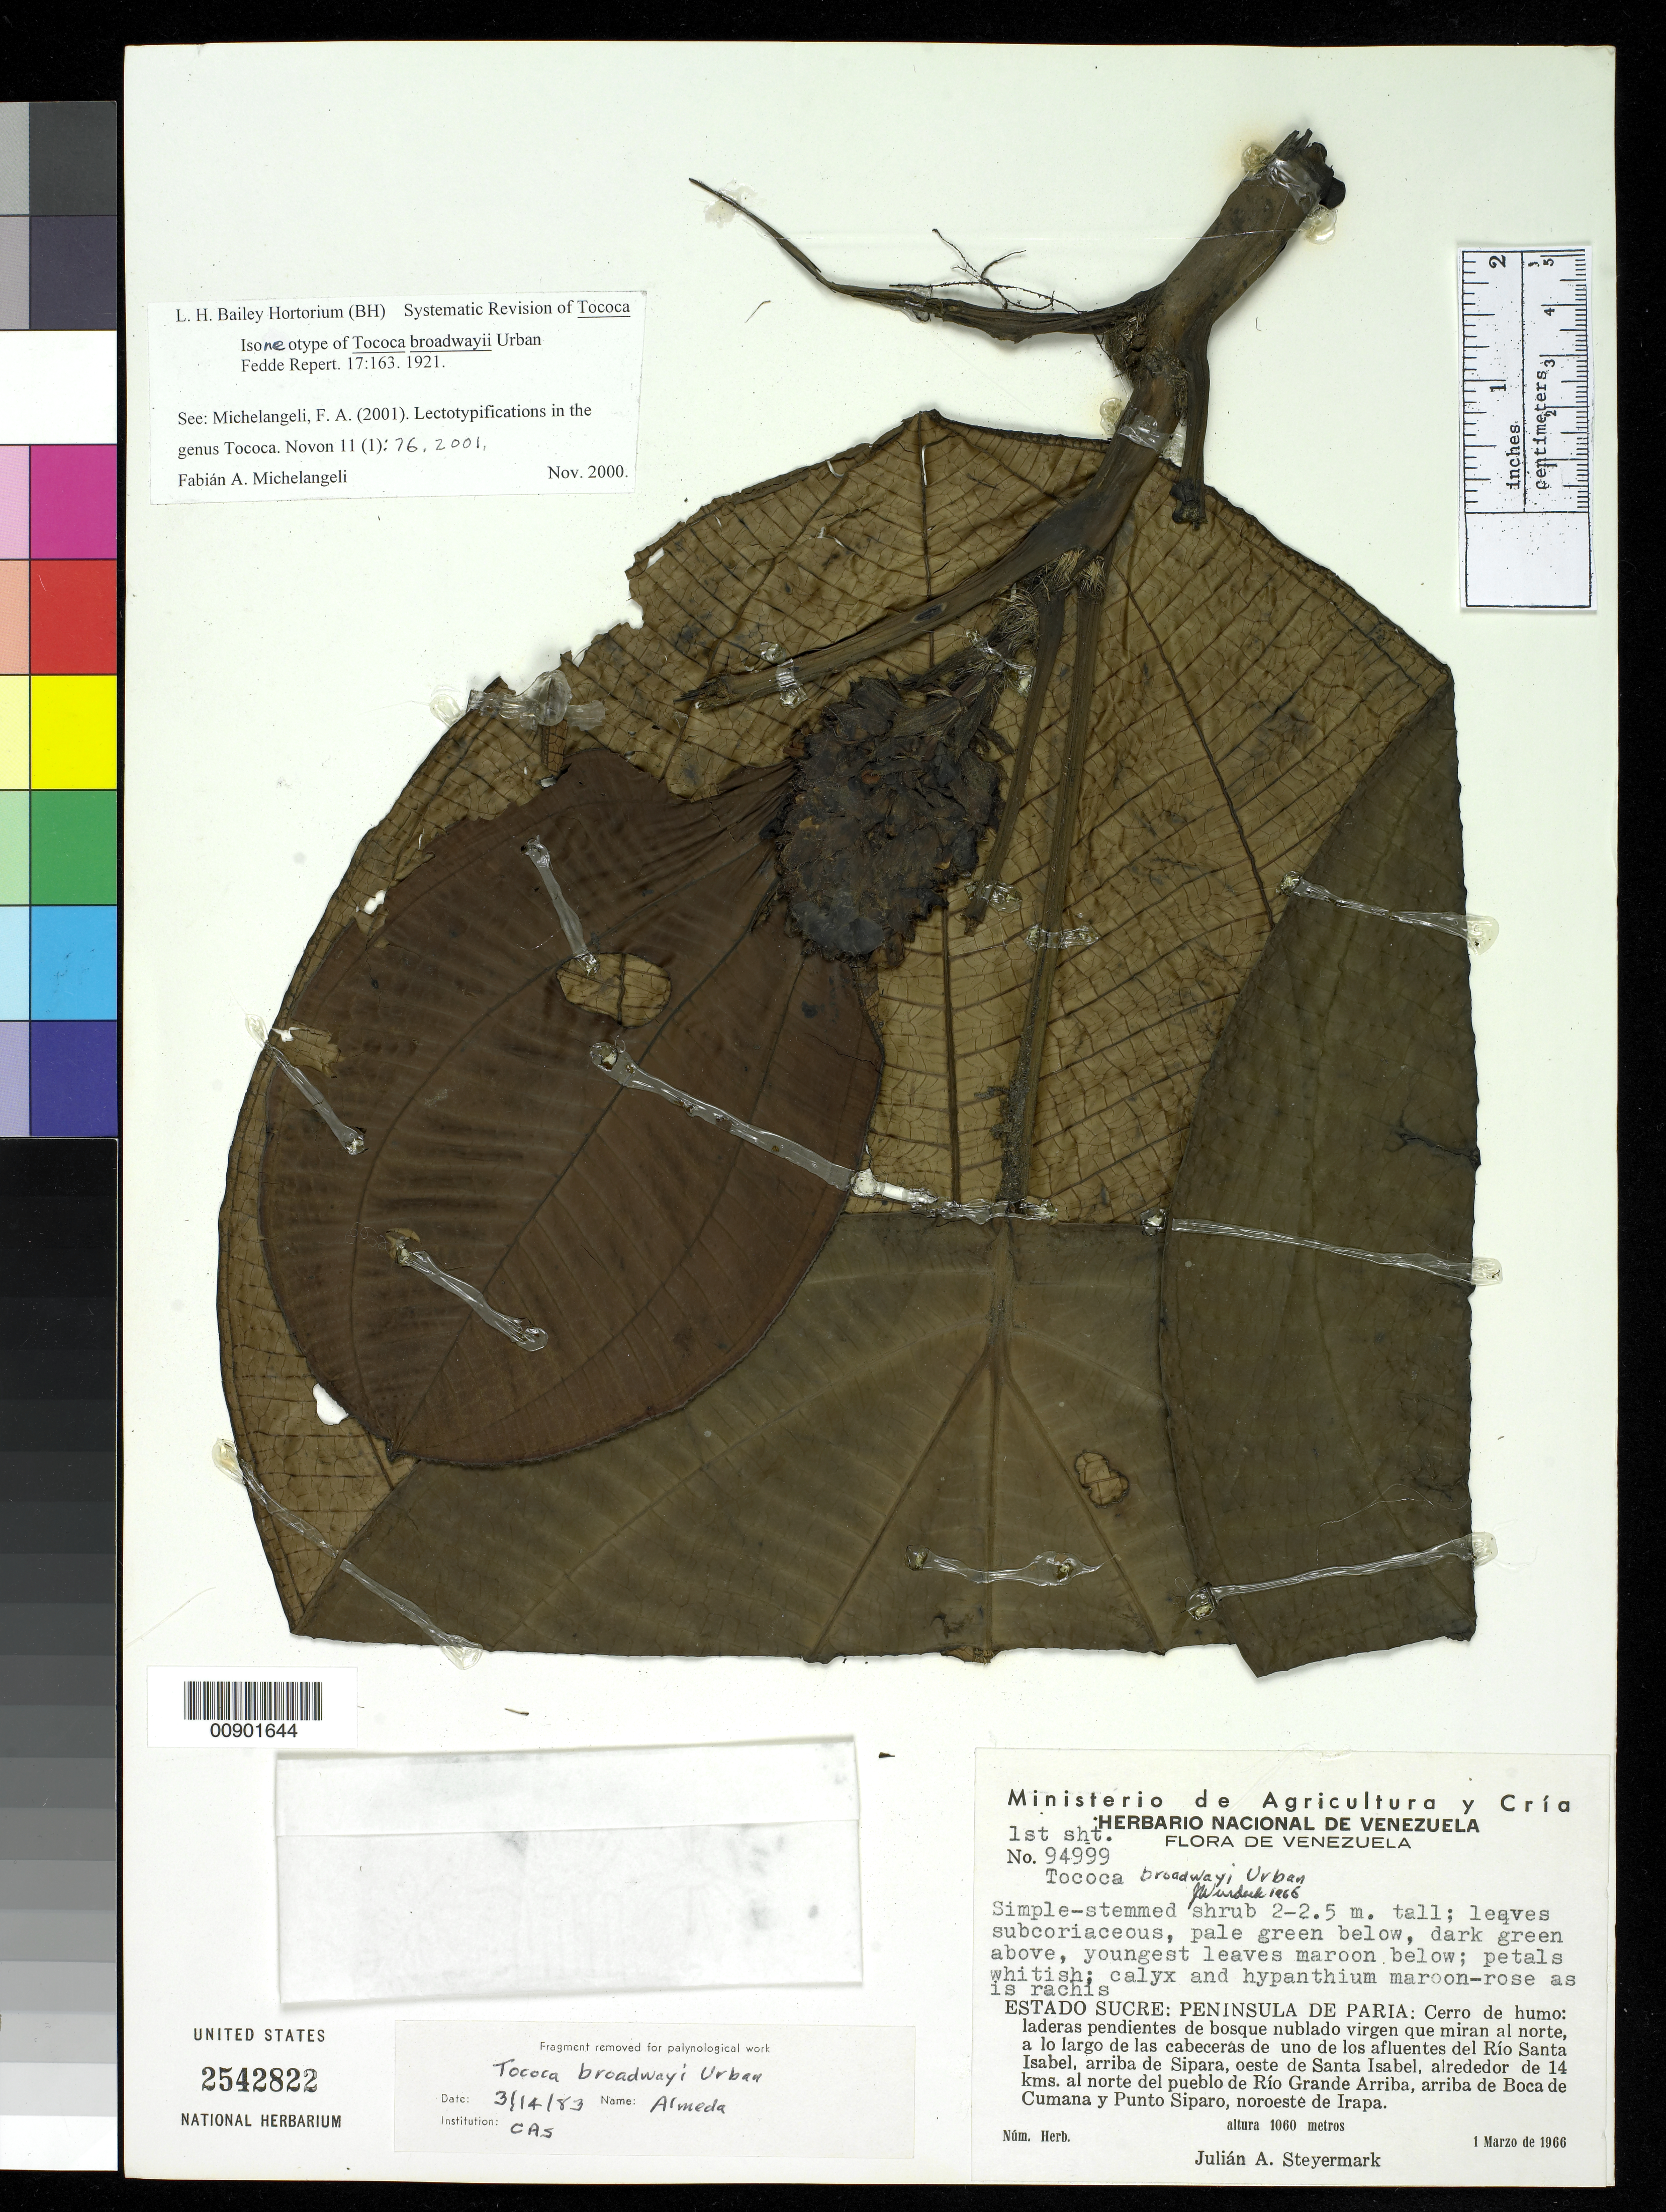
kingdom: Plantae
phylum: Tracheophyta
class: Magnoliopsida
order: Myrtales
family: Melastomataceae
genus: Tococa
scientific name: Tococa broadwayi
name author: Urb.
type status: Isoneotype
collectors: J. Steyermark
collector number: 94999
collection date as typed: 01 Mar 1966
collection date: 1966-03-01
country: Venezuela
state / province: Sucre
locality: Peninsula de Paria: Cerro de humo: laderas pendientes de bosque nublado virgen que miran al norte, a lo largo de las cabeceras de uno de los afluentes del Rio Santa Isabel, arriba de Sipara, oeste de Santa Isabel…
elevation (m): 1060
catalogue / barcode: US 2542822